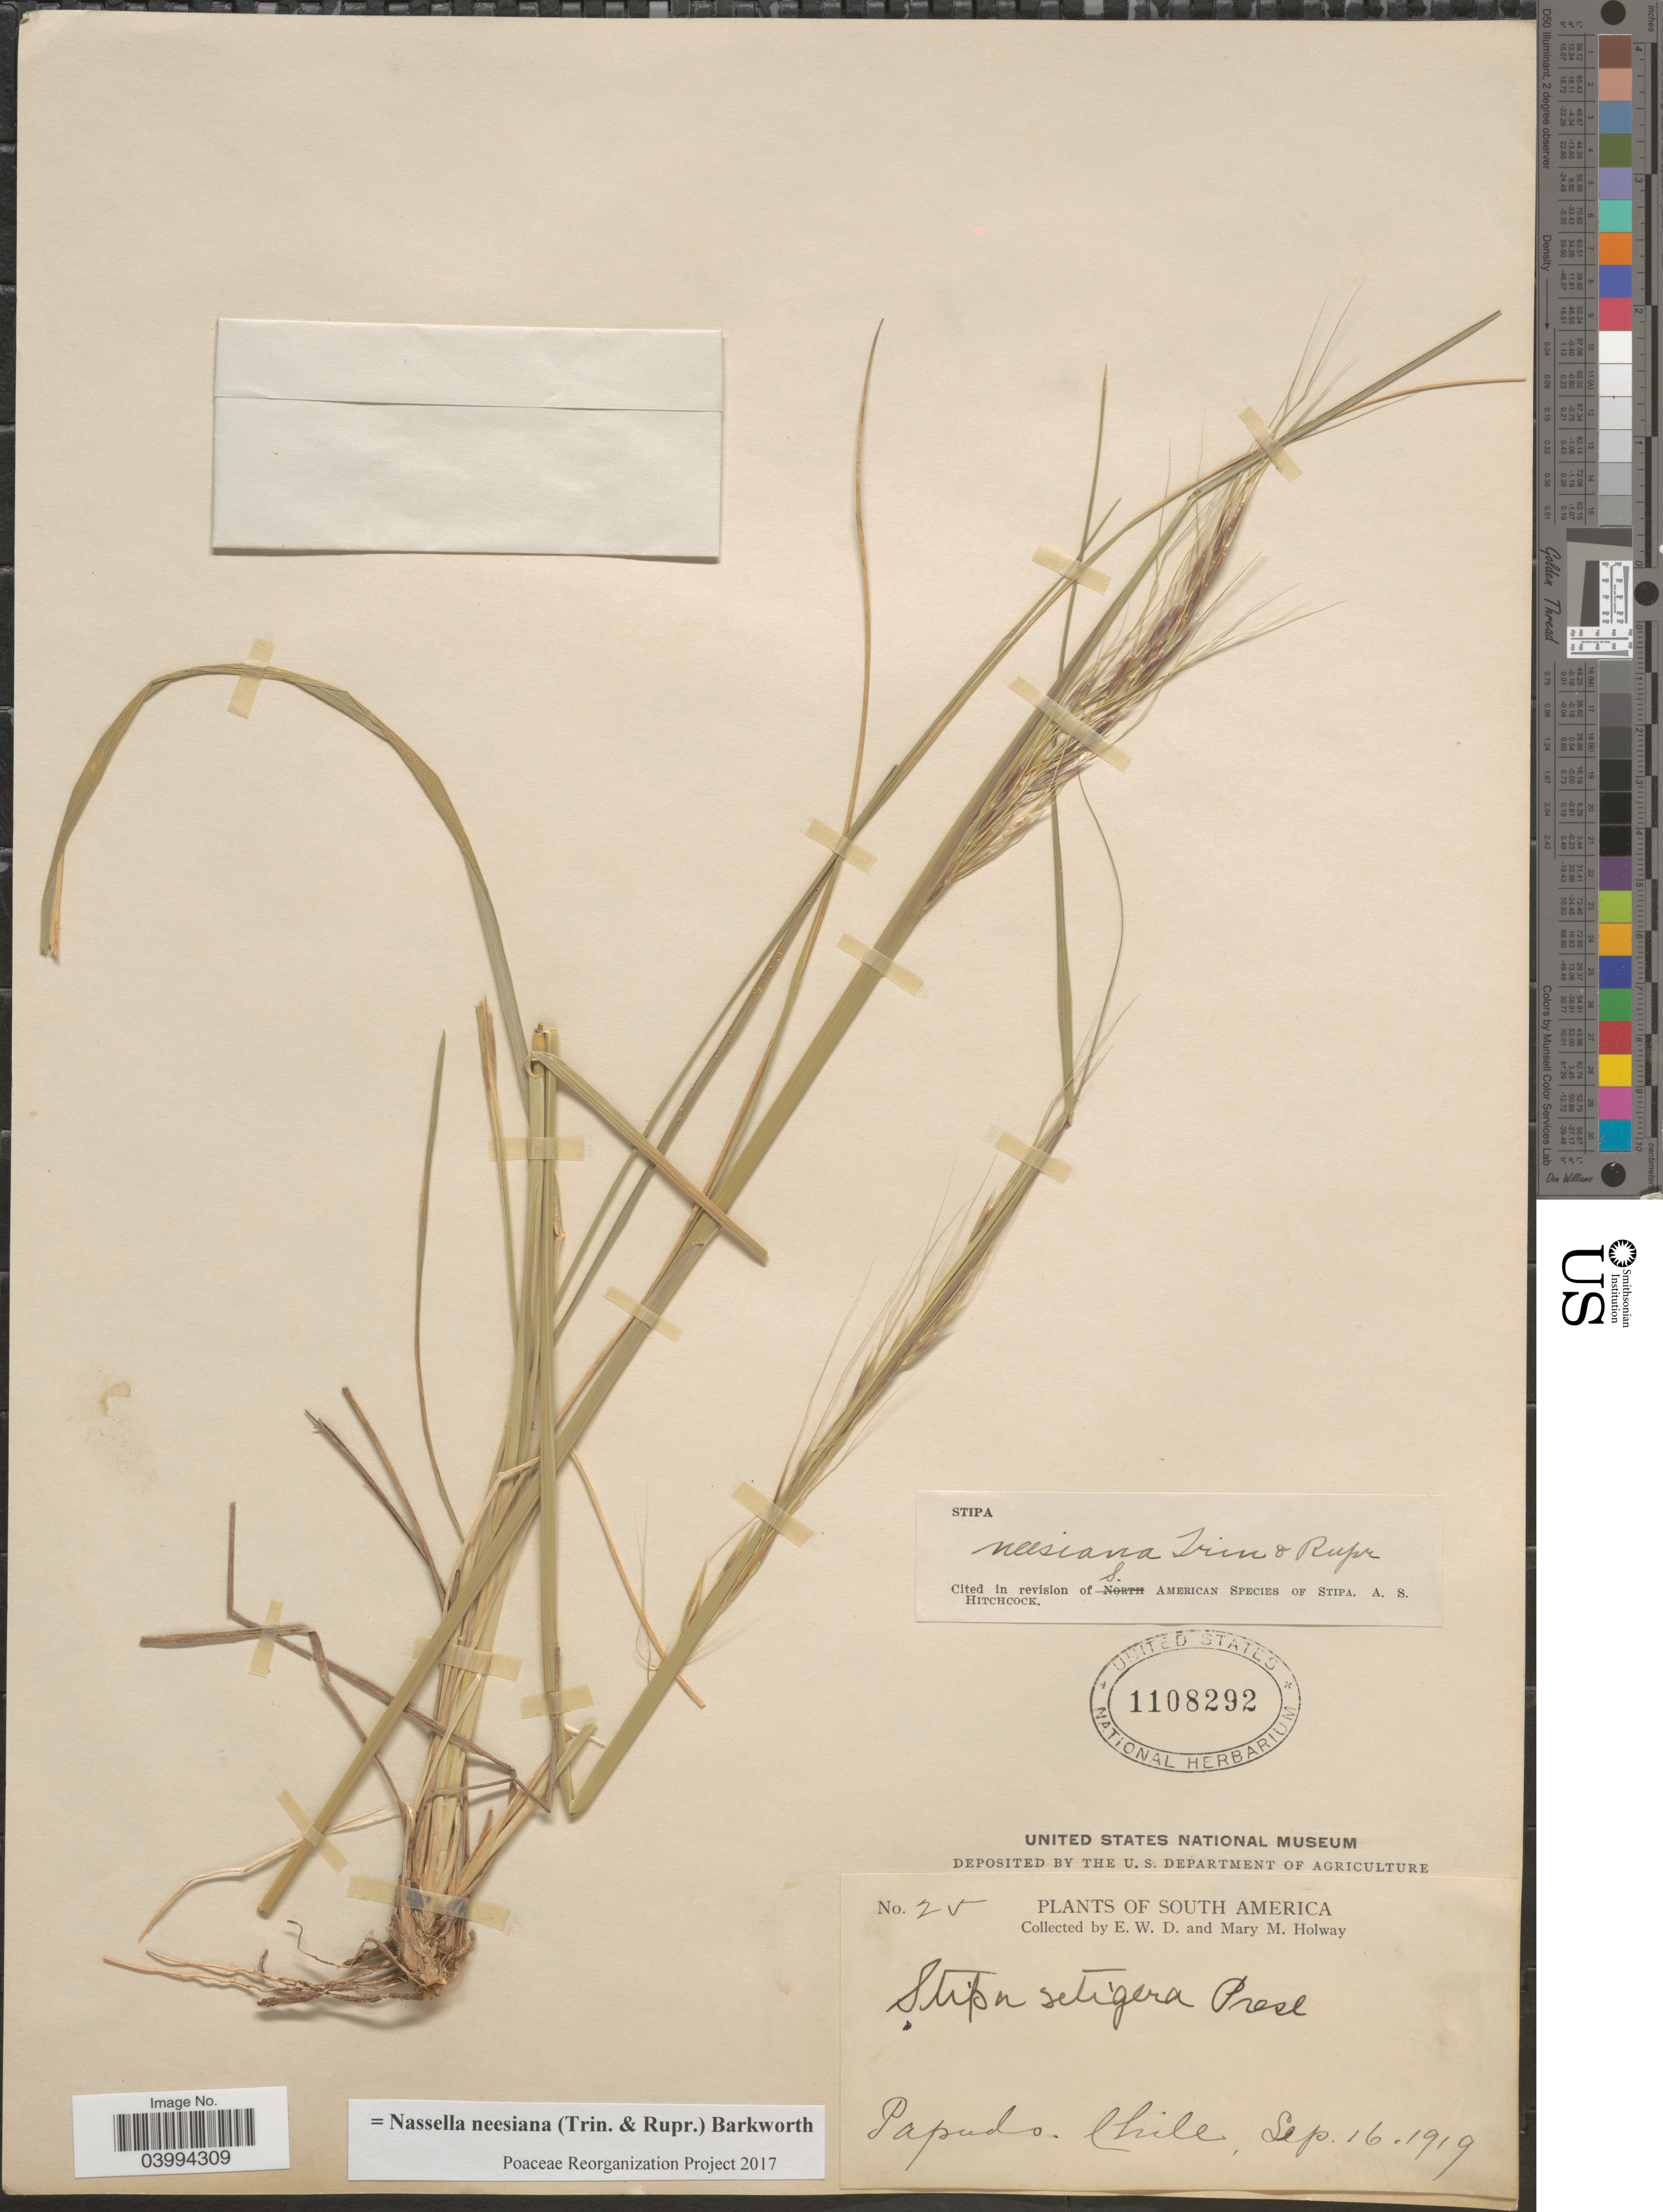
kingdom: Plantae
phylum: Tracheophyta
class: Liliopsida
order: Poales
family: Poaceae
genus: Nassella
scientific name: Nassella neesiana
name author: (Trin. & Rupr.) Barkworth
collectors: E. W. D. Holway & M. M. Holway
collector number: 25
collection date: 1919-09-16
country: Chile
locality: Papudo.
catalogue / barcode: US 1108292